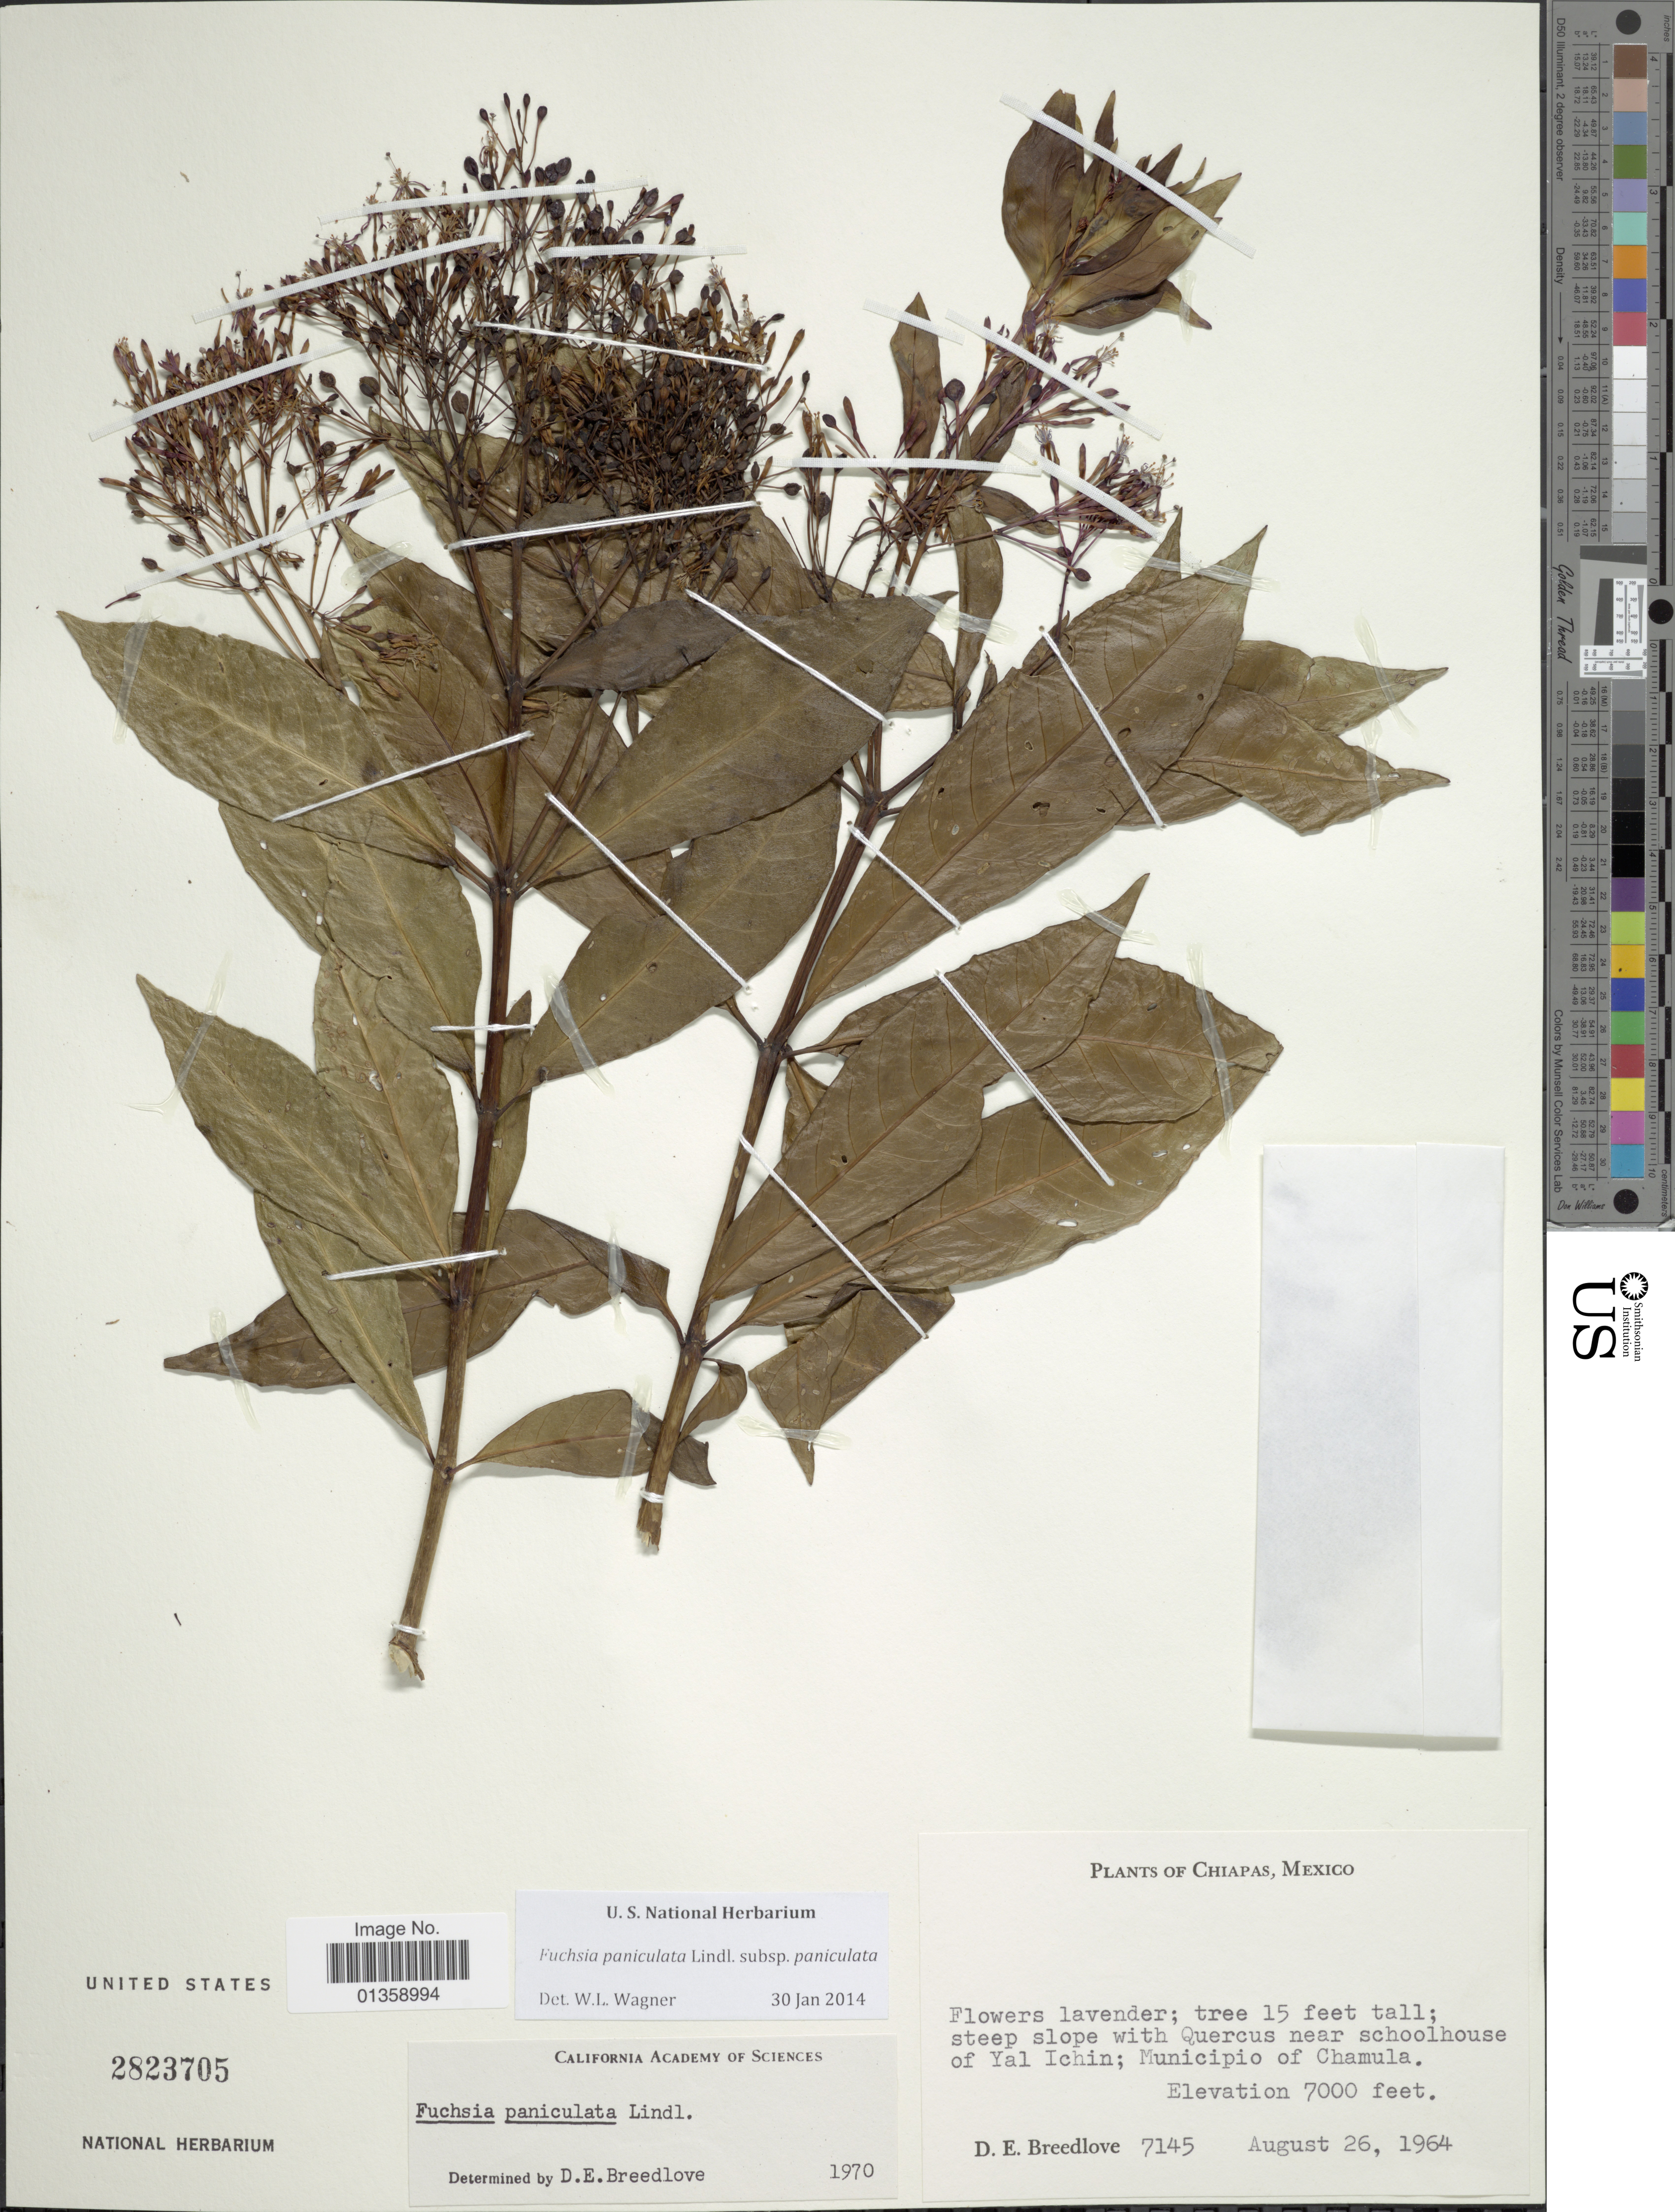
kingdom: Plantae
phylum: Tracheophyta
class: Magnoliopsida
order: Myrtales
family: Onagraceae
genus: Fuchsia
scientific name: Fuchsia paniculata subsp. paniculata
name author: Lindl.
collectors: D. E. Breedlove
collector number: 7145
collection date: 1964-08-26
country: Mexico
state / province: Chiapas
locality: Near schoolhouse of Yal Ichin; Municipio of Chamula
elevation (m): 2134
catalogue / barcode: US 2823705